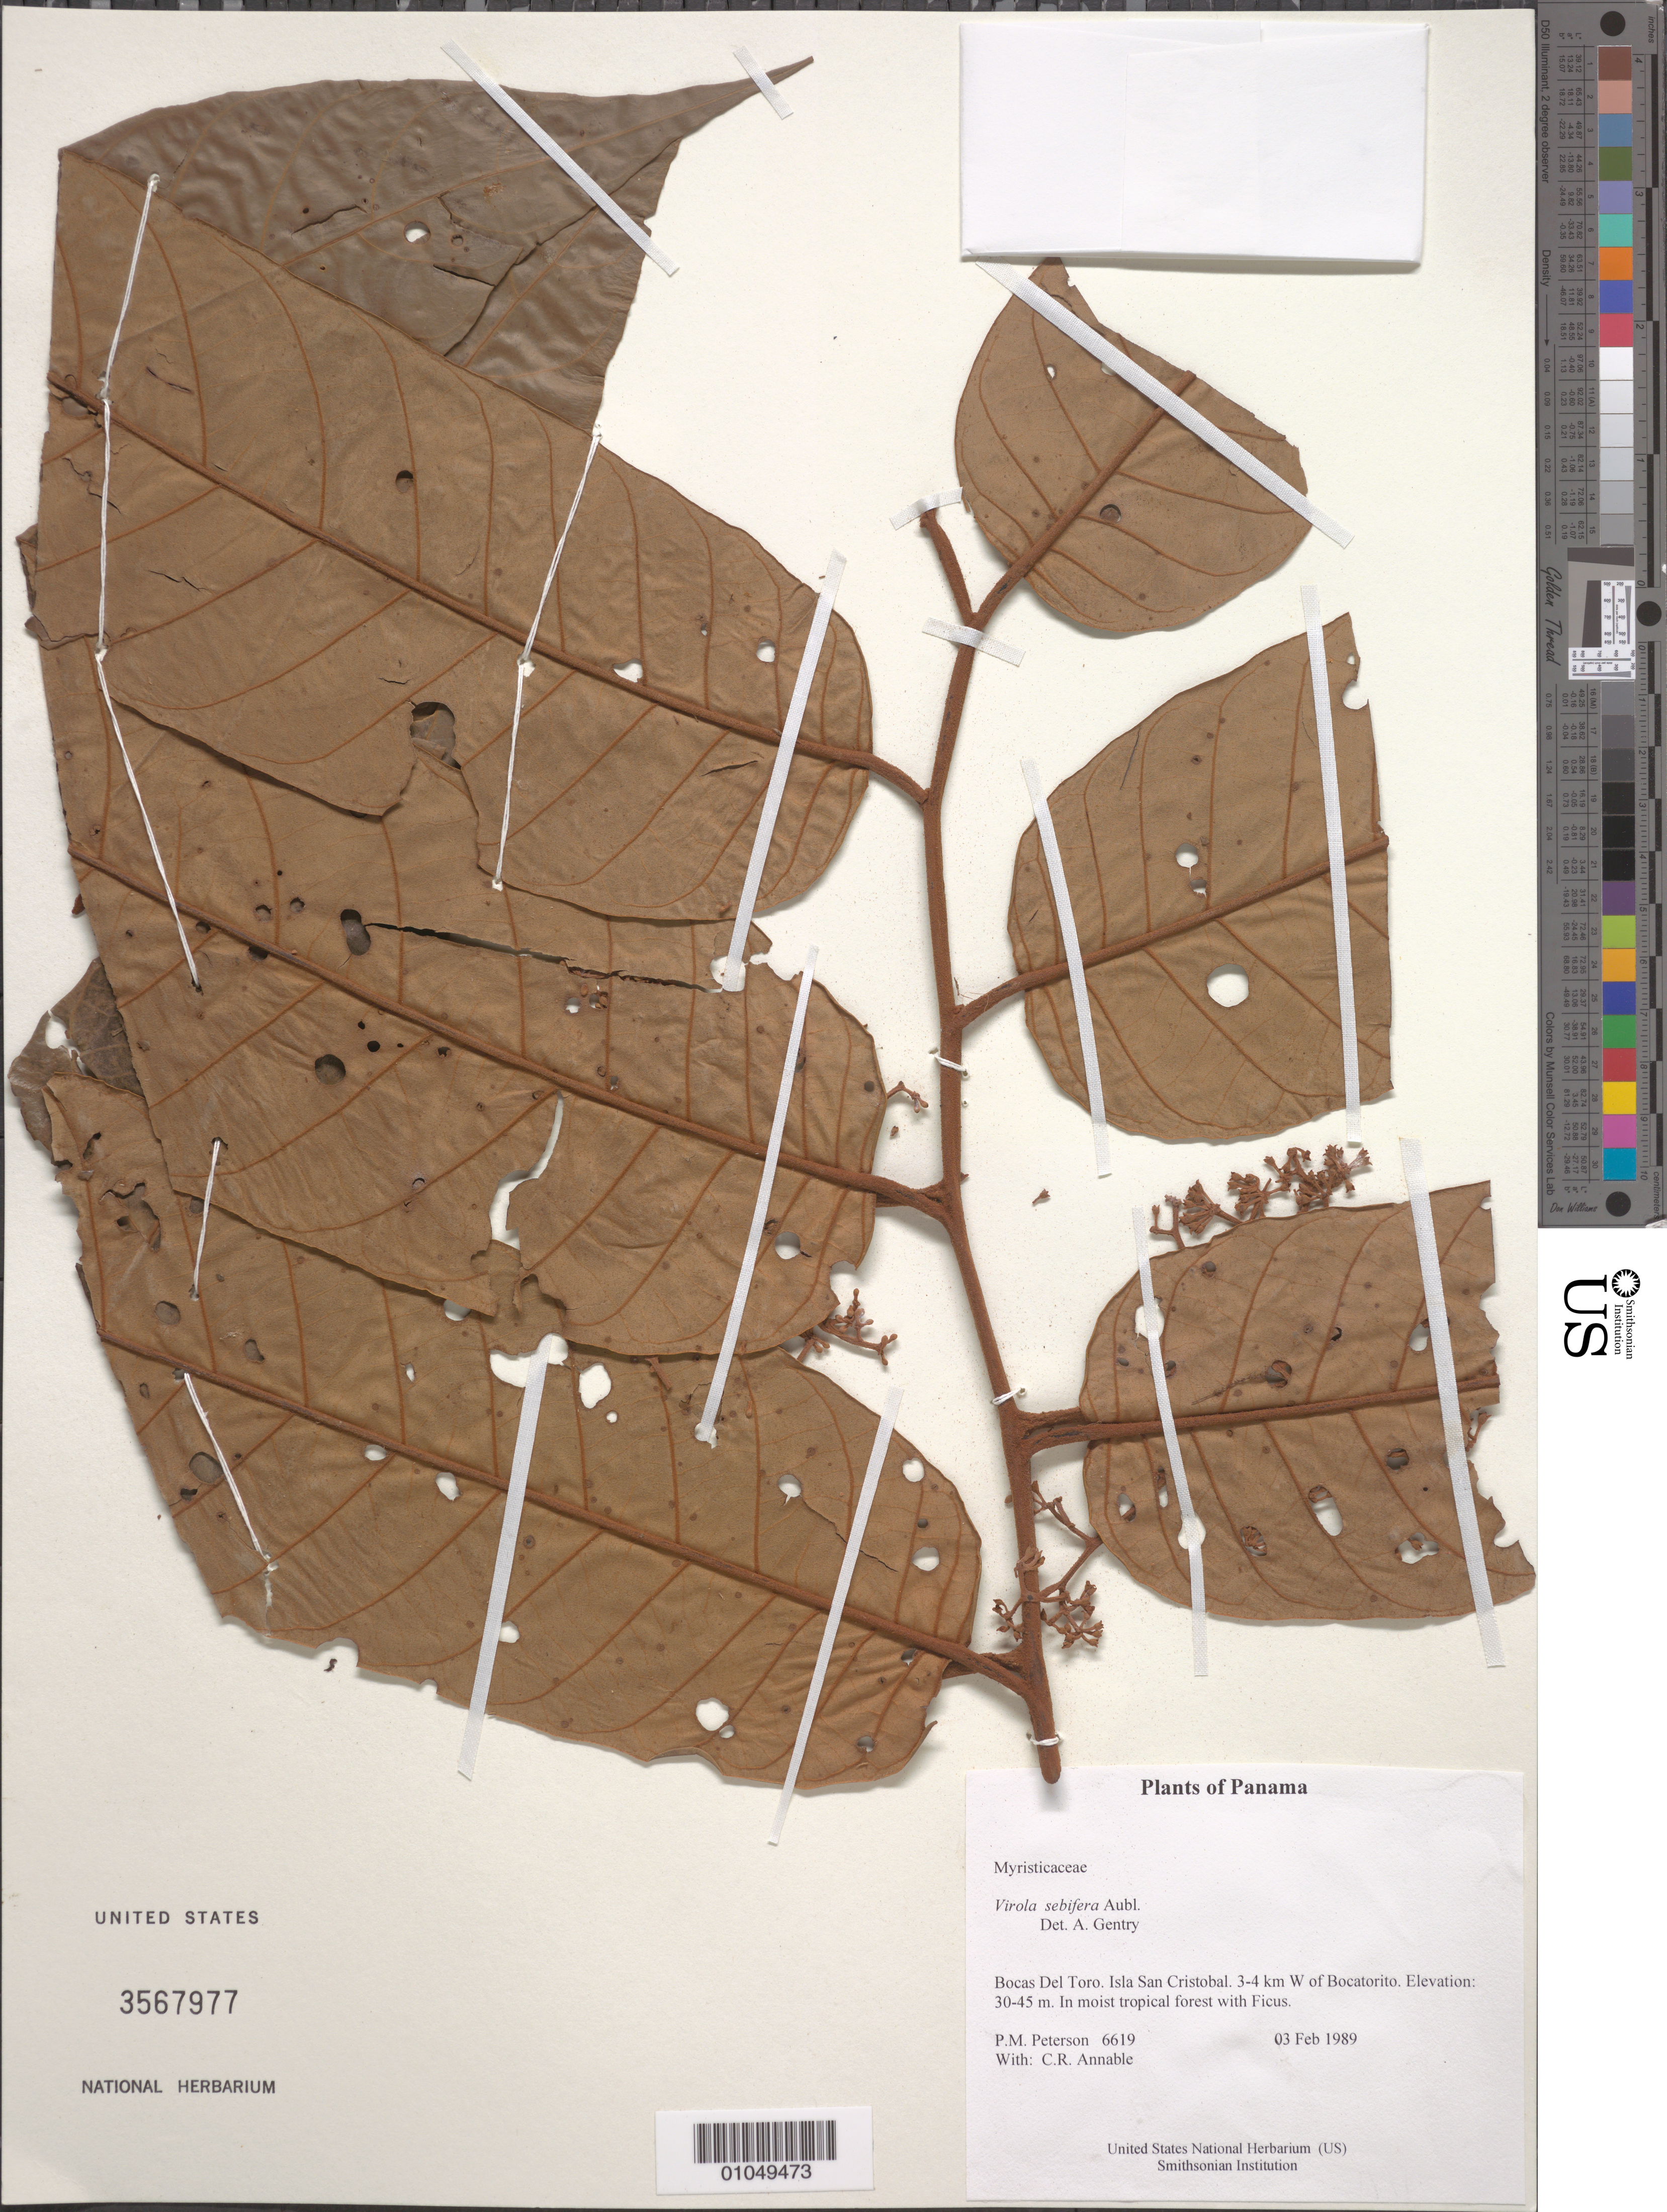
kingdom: Plantae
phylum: Tracheophyta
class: Magnoliopsida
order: Magnoliales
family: Myristicaceae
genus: Virola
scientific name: Virola sebifera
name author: Aubl.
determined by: Gentry, A. H.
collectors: P. M. Peterson & C. R. Annable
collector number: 06619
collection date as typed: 03 Feb 1989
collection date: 1989-02-03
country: Panama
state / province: Bocas del Toro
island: San Cristobal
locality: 3-4 km W of Bocatorito.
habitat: In moist tropical forest with Ficus.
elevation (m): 30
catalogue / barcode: US 3567977